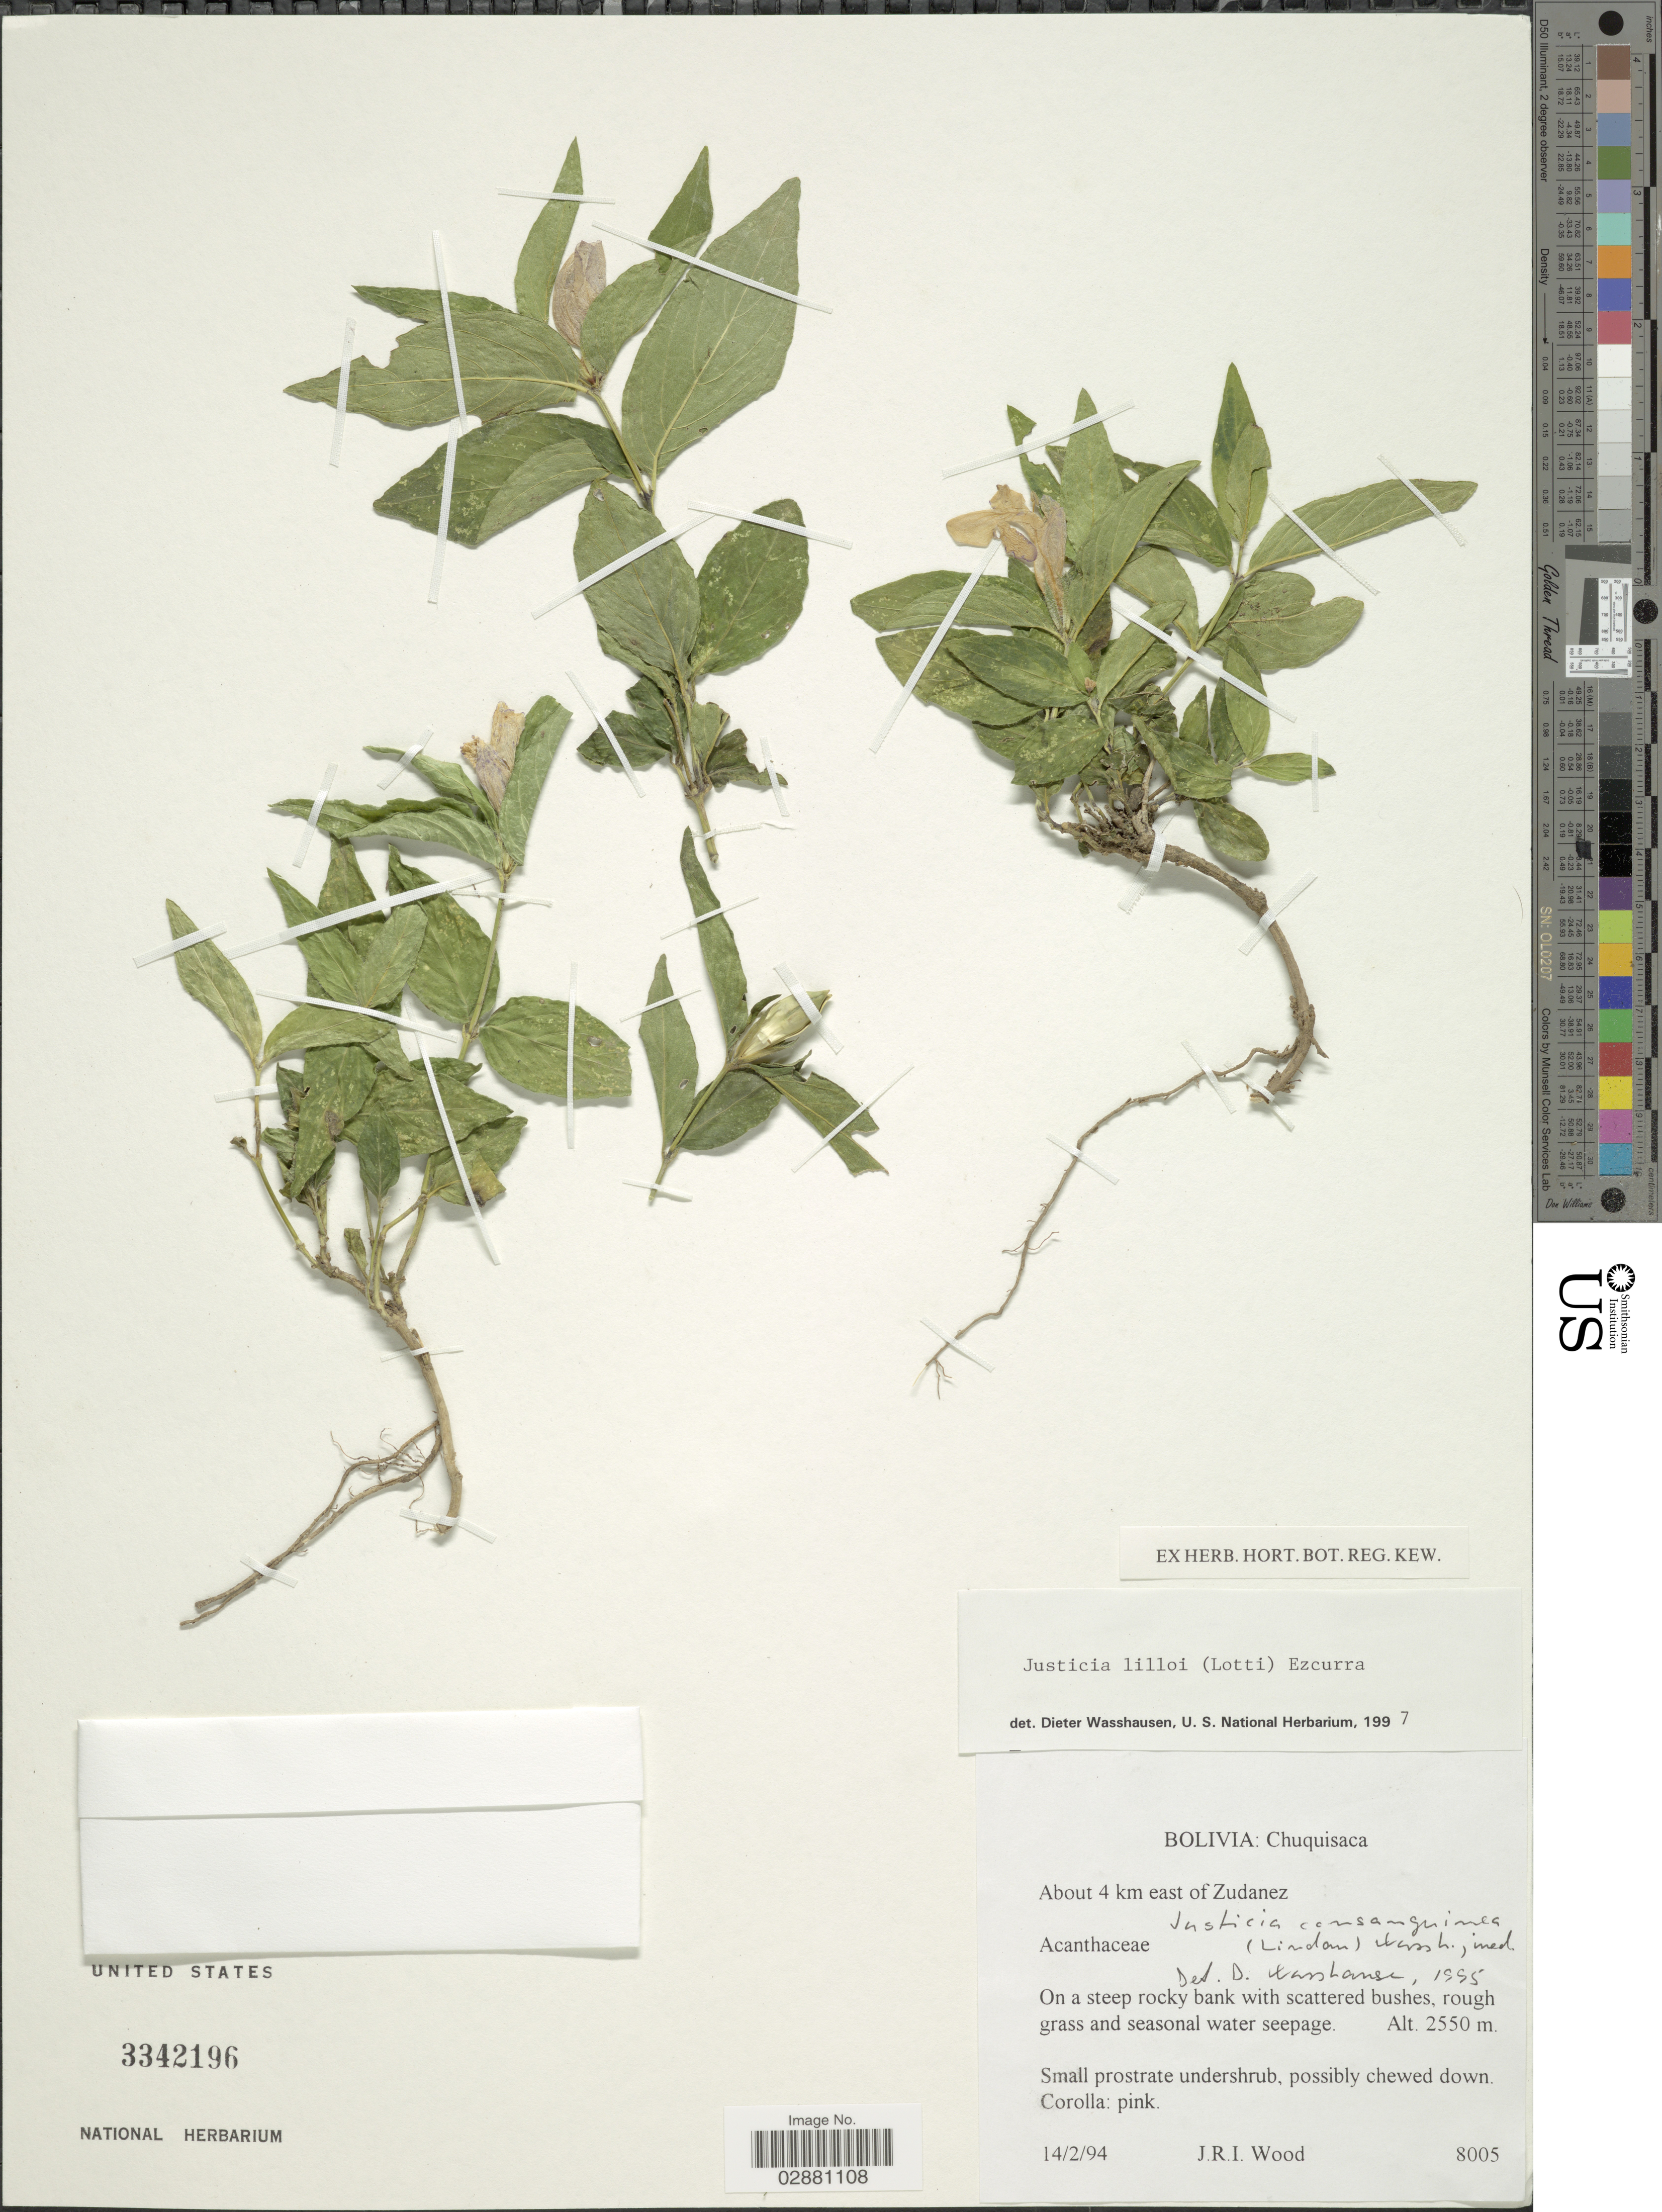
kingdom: Plantae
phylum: Tracheophyta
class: Magnoliopsida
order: Lamiales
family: Acanthaceae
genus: Justicia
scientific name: Justicia thunbergioides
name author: (Lindau) Leonard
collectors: J. R. I. Wood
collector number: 8005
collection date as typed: Transcribed d/m/y: 14/2/94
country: Bolivia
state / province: Chuquisaca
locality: About 4 km east of Zudanez.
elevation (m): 2550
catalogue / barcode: US 3342196